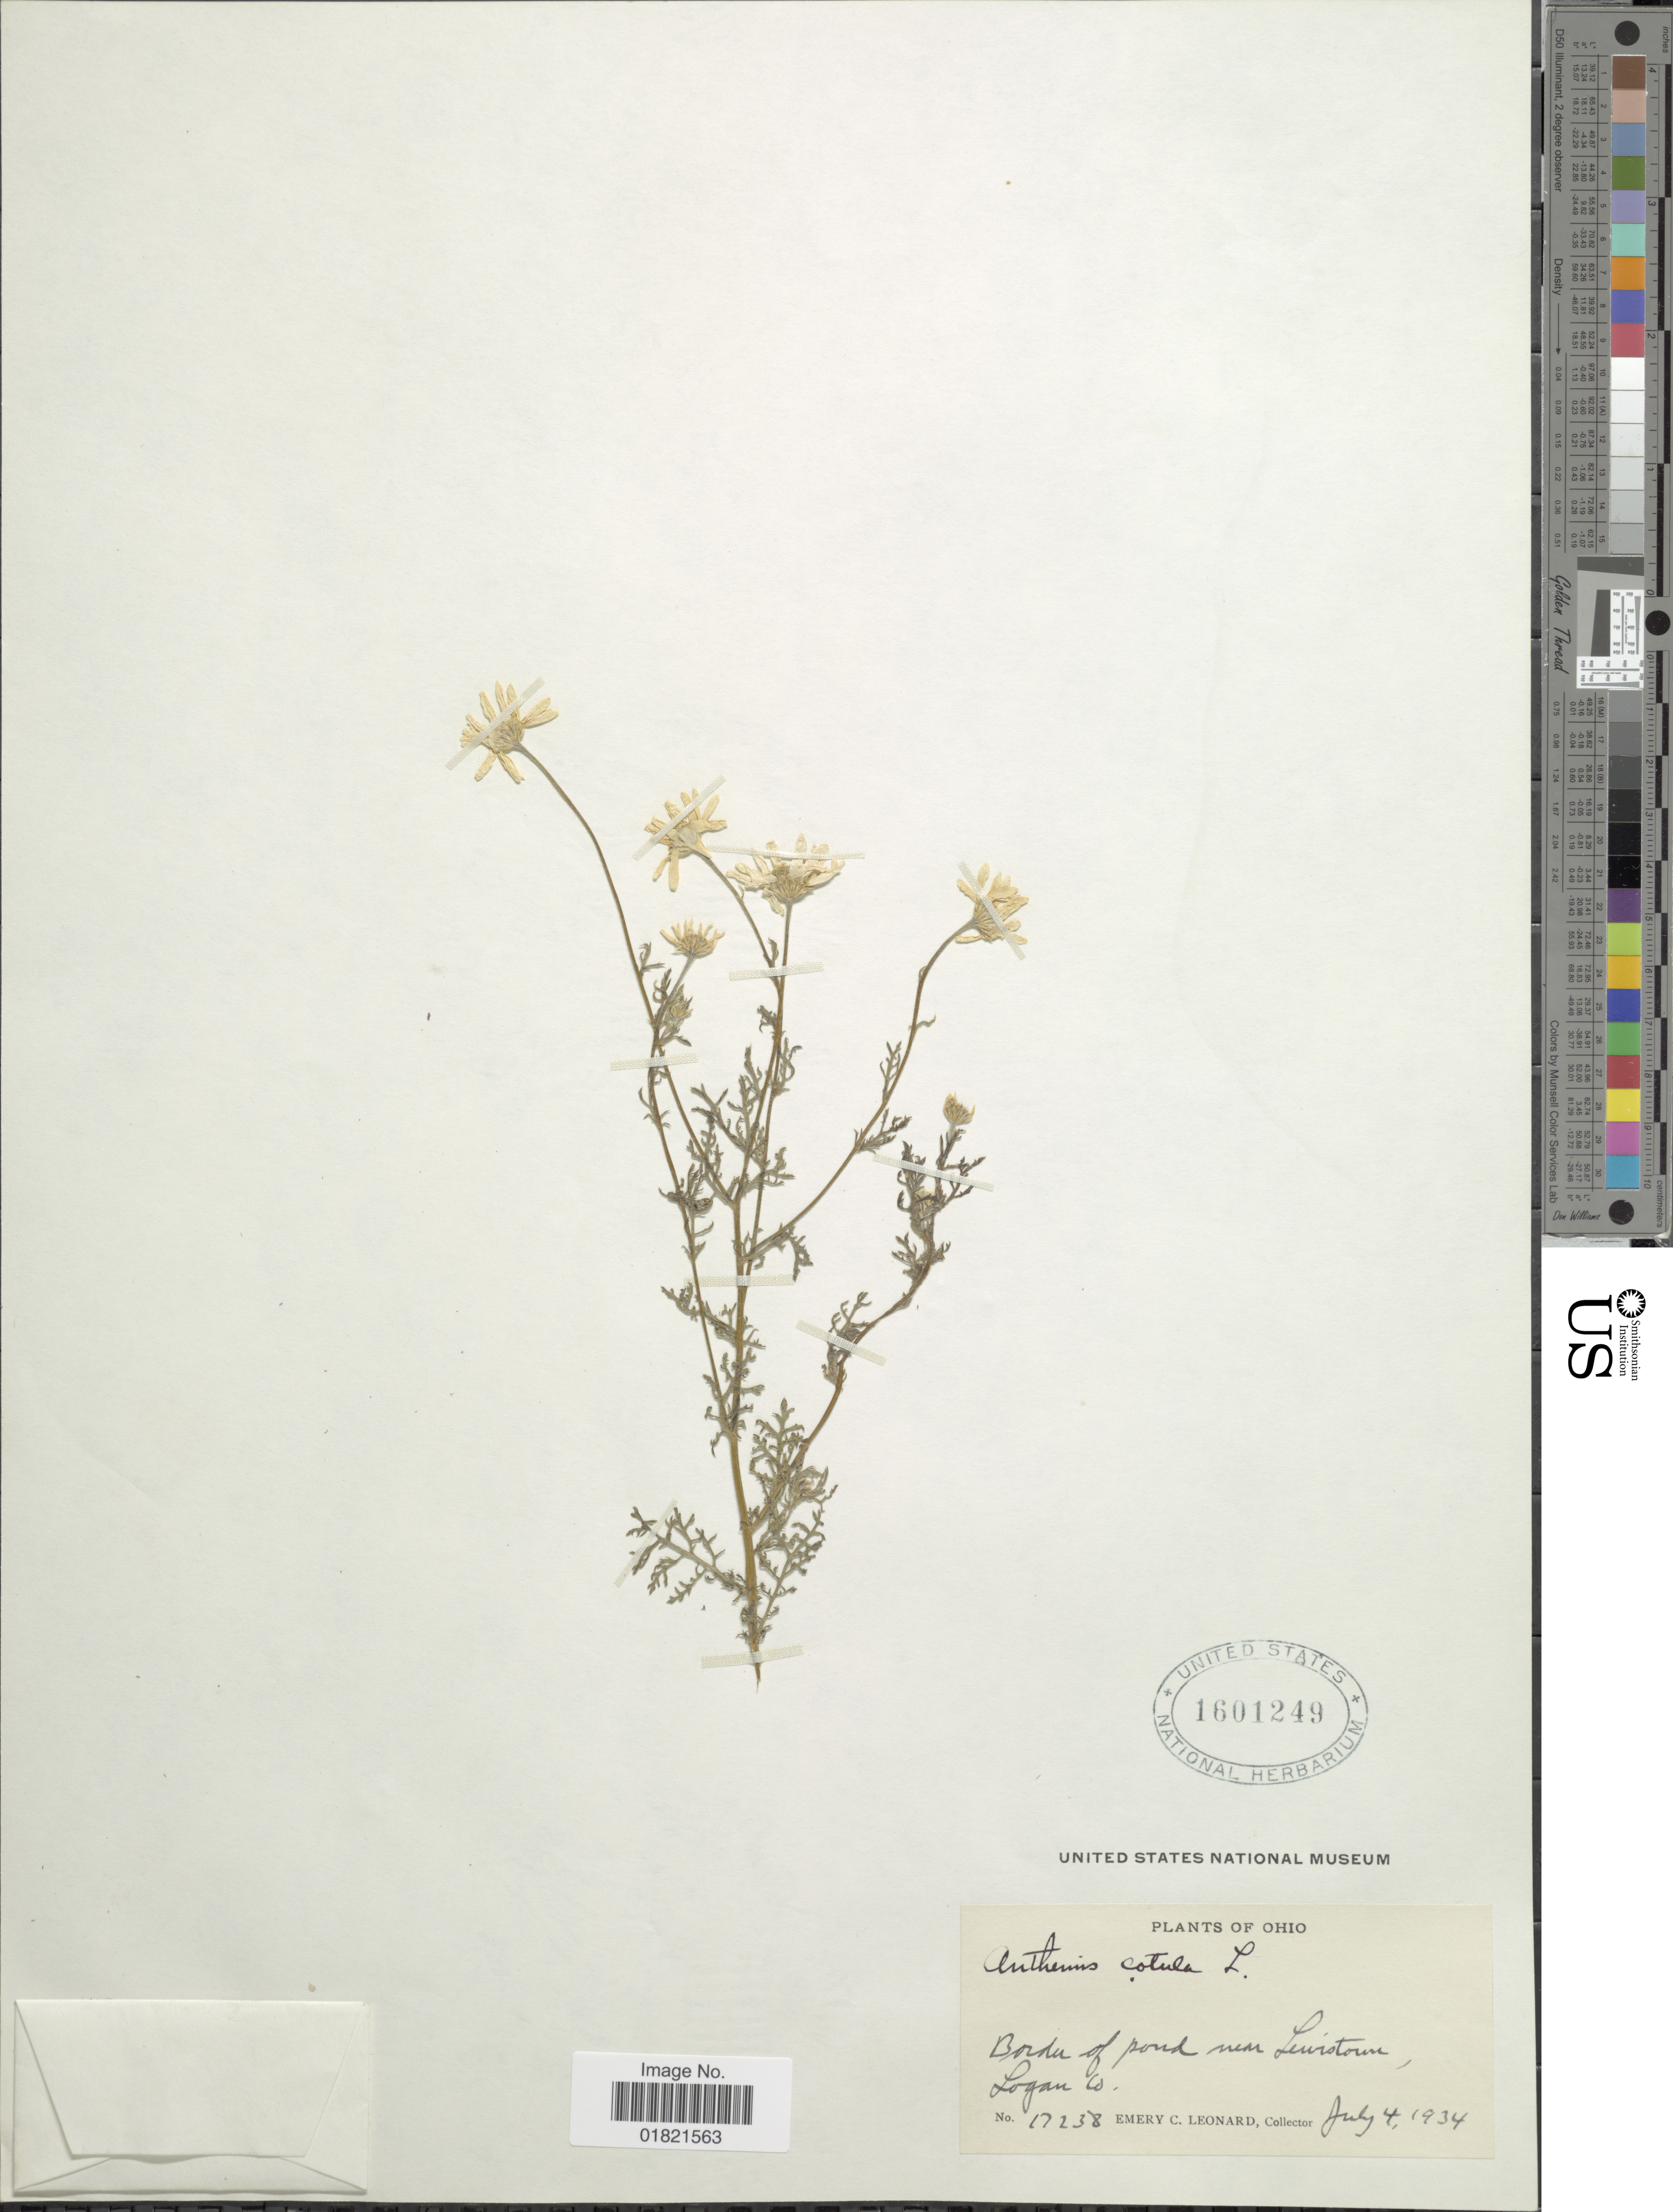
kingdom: Plantae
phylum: Tracheophyta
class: Magnoliopsida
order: Asterales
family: Asteraceae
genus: Anthemis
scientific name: Anthemis cotula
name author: L.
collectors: E. C. Leonard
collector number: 17238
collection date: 1934-07-04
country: United States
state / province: Ohio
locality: Bordu of pond near Lewiston, Logan Co.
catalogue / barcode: US 1601249